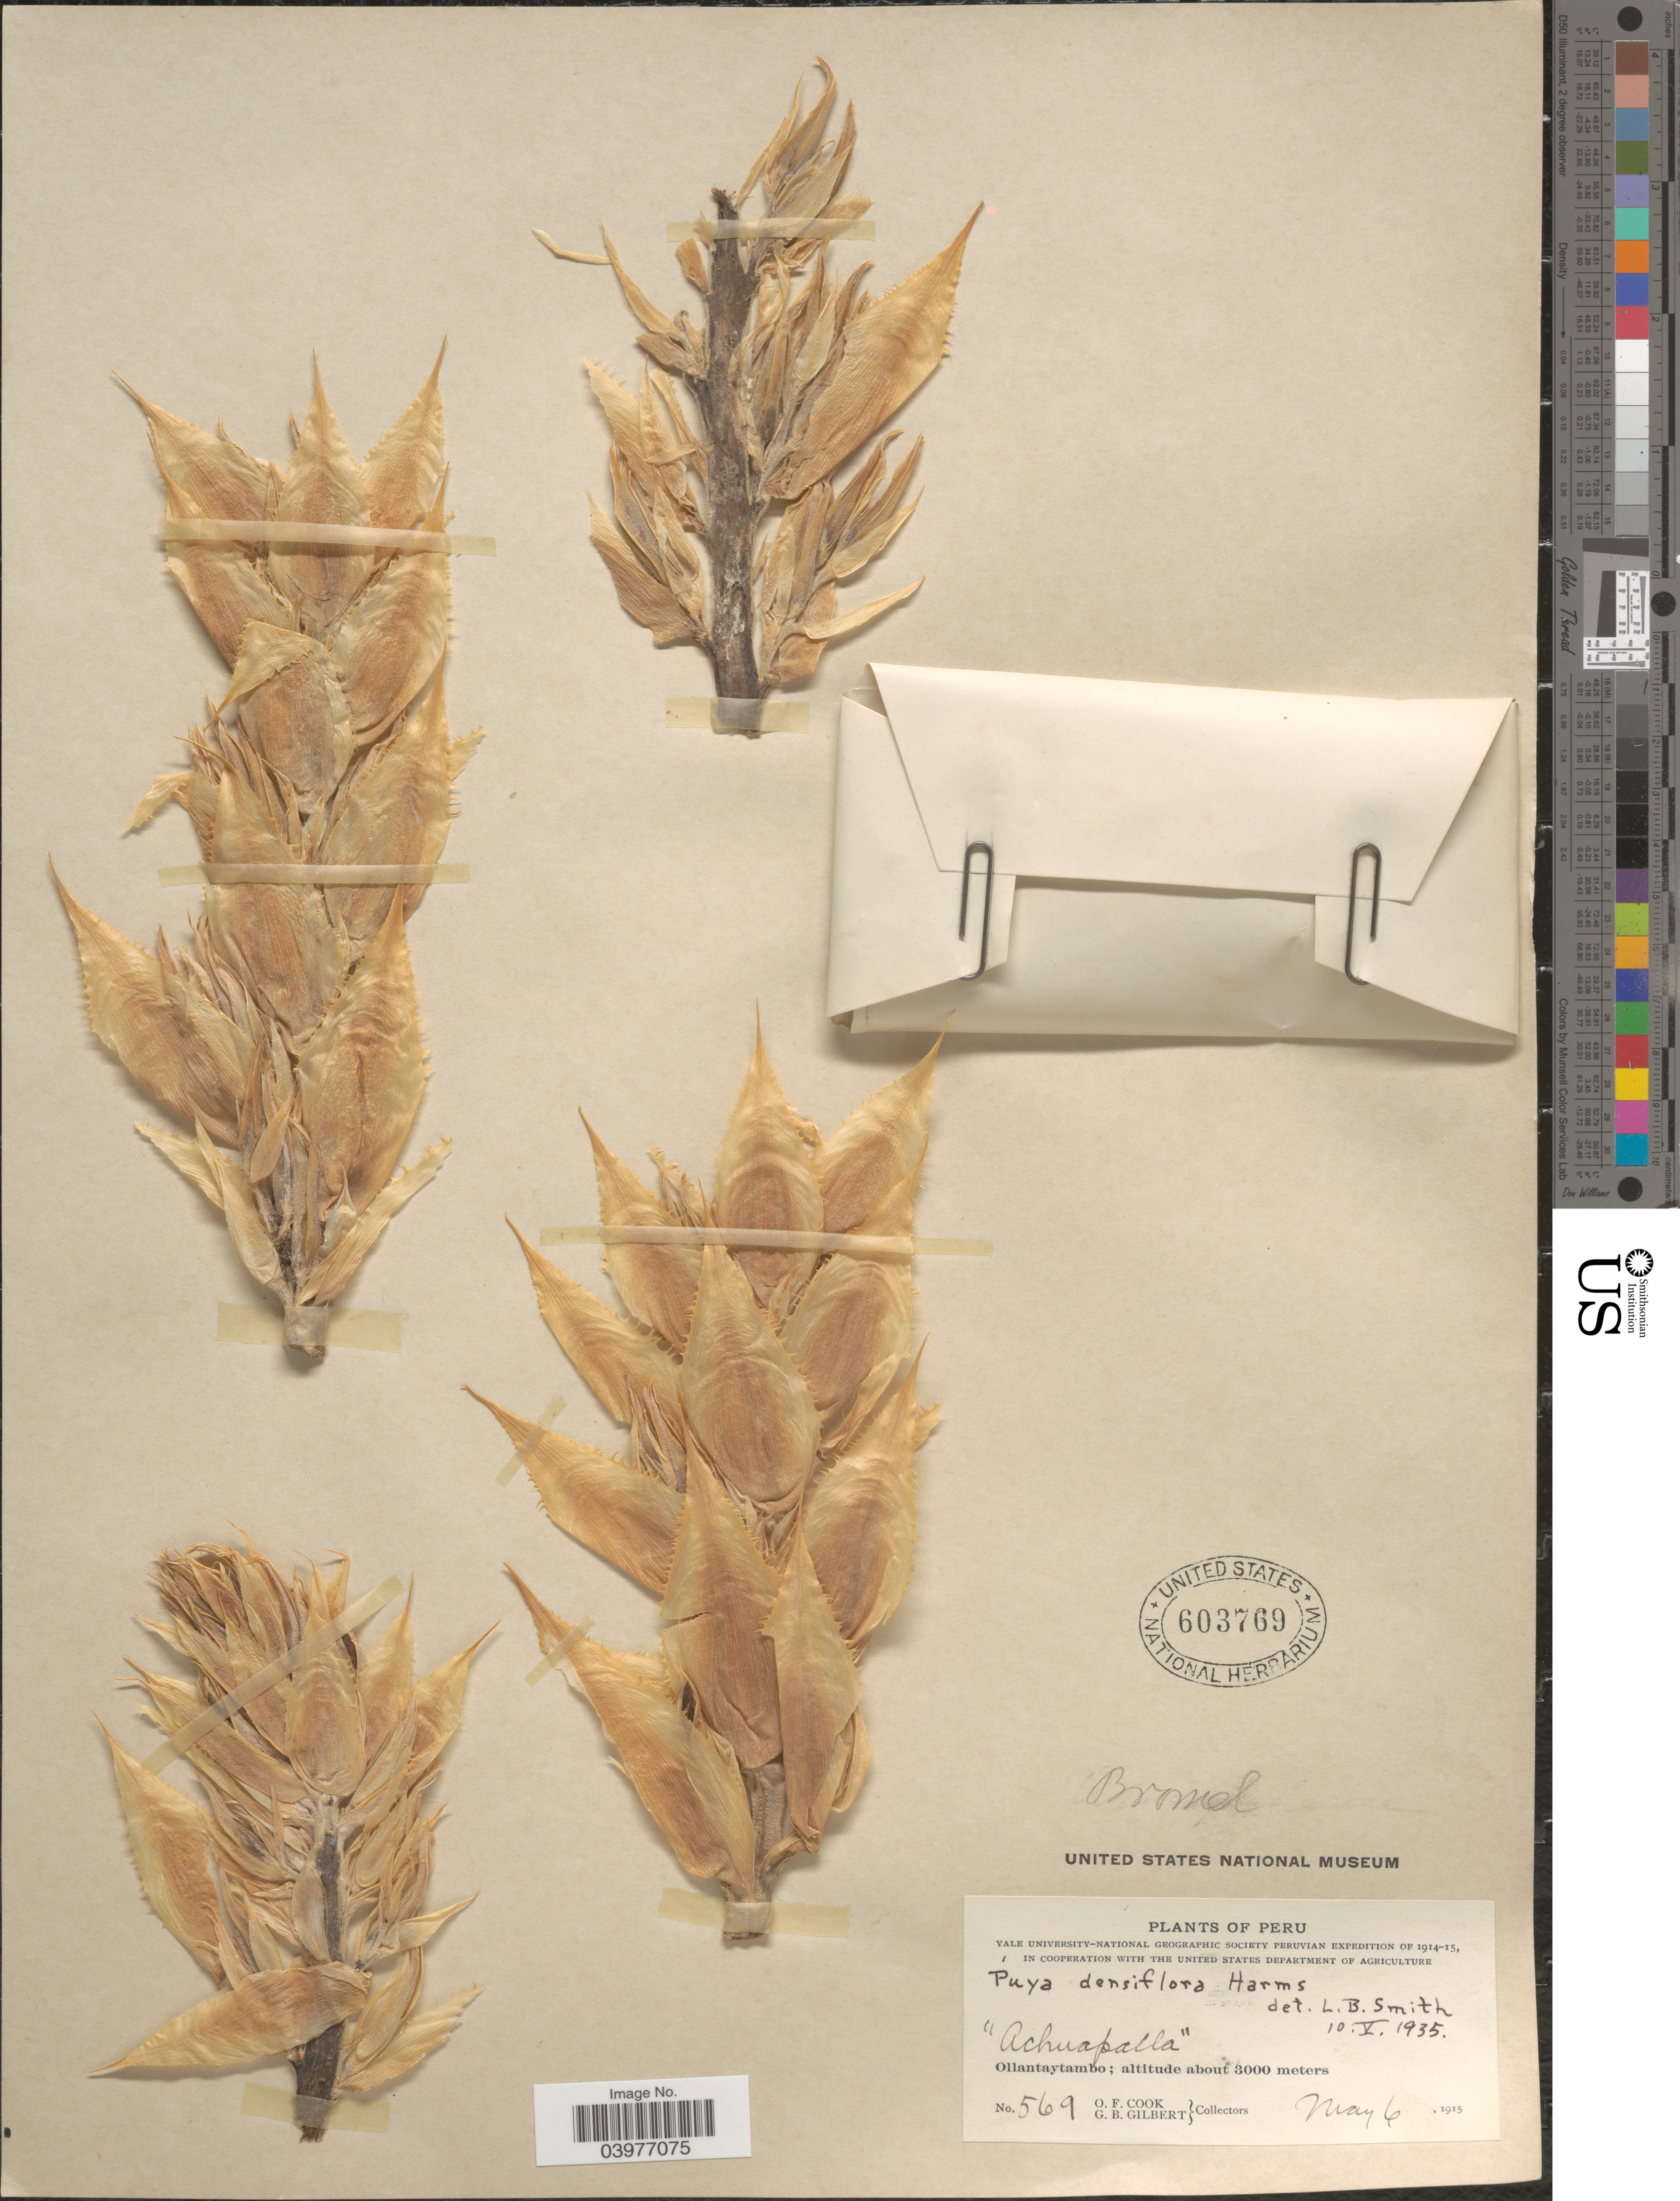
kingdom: Plantae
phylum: Tracheophyta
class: Liliopsida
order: Poales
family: Bromeliaceae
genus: Puya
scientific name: Puya densiflora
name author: Harms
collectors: O. F. Cook & G. B. Gilbert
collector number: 569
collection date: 1915-05-06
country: Peru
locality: Ollantaytambo.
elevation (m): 3000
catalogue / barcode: US 603769